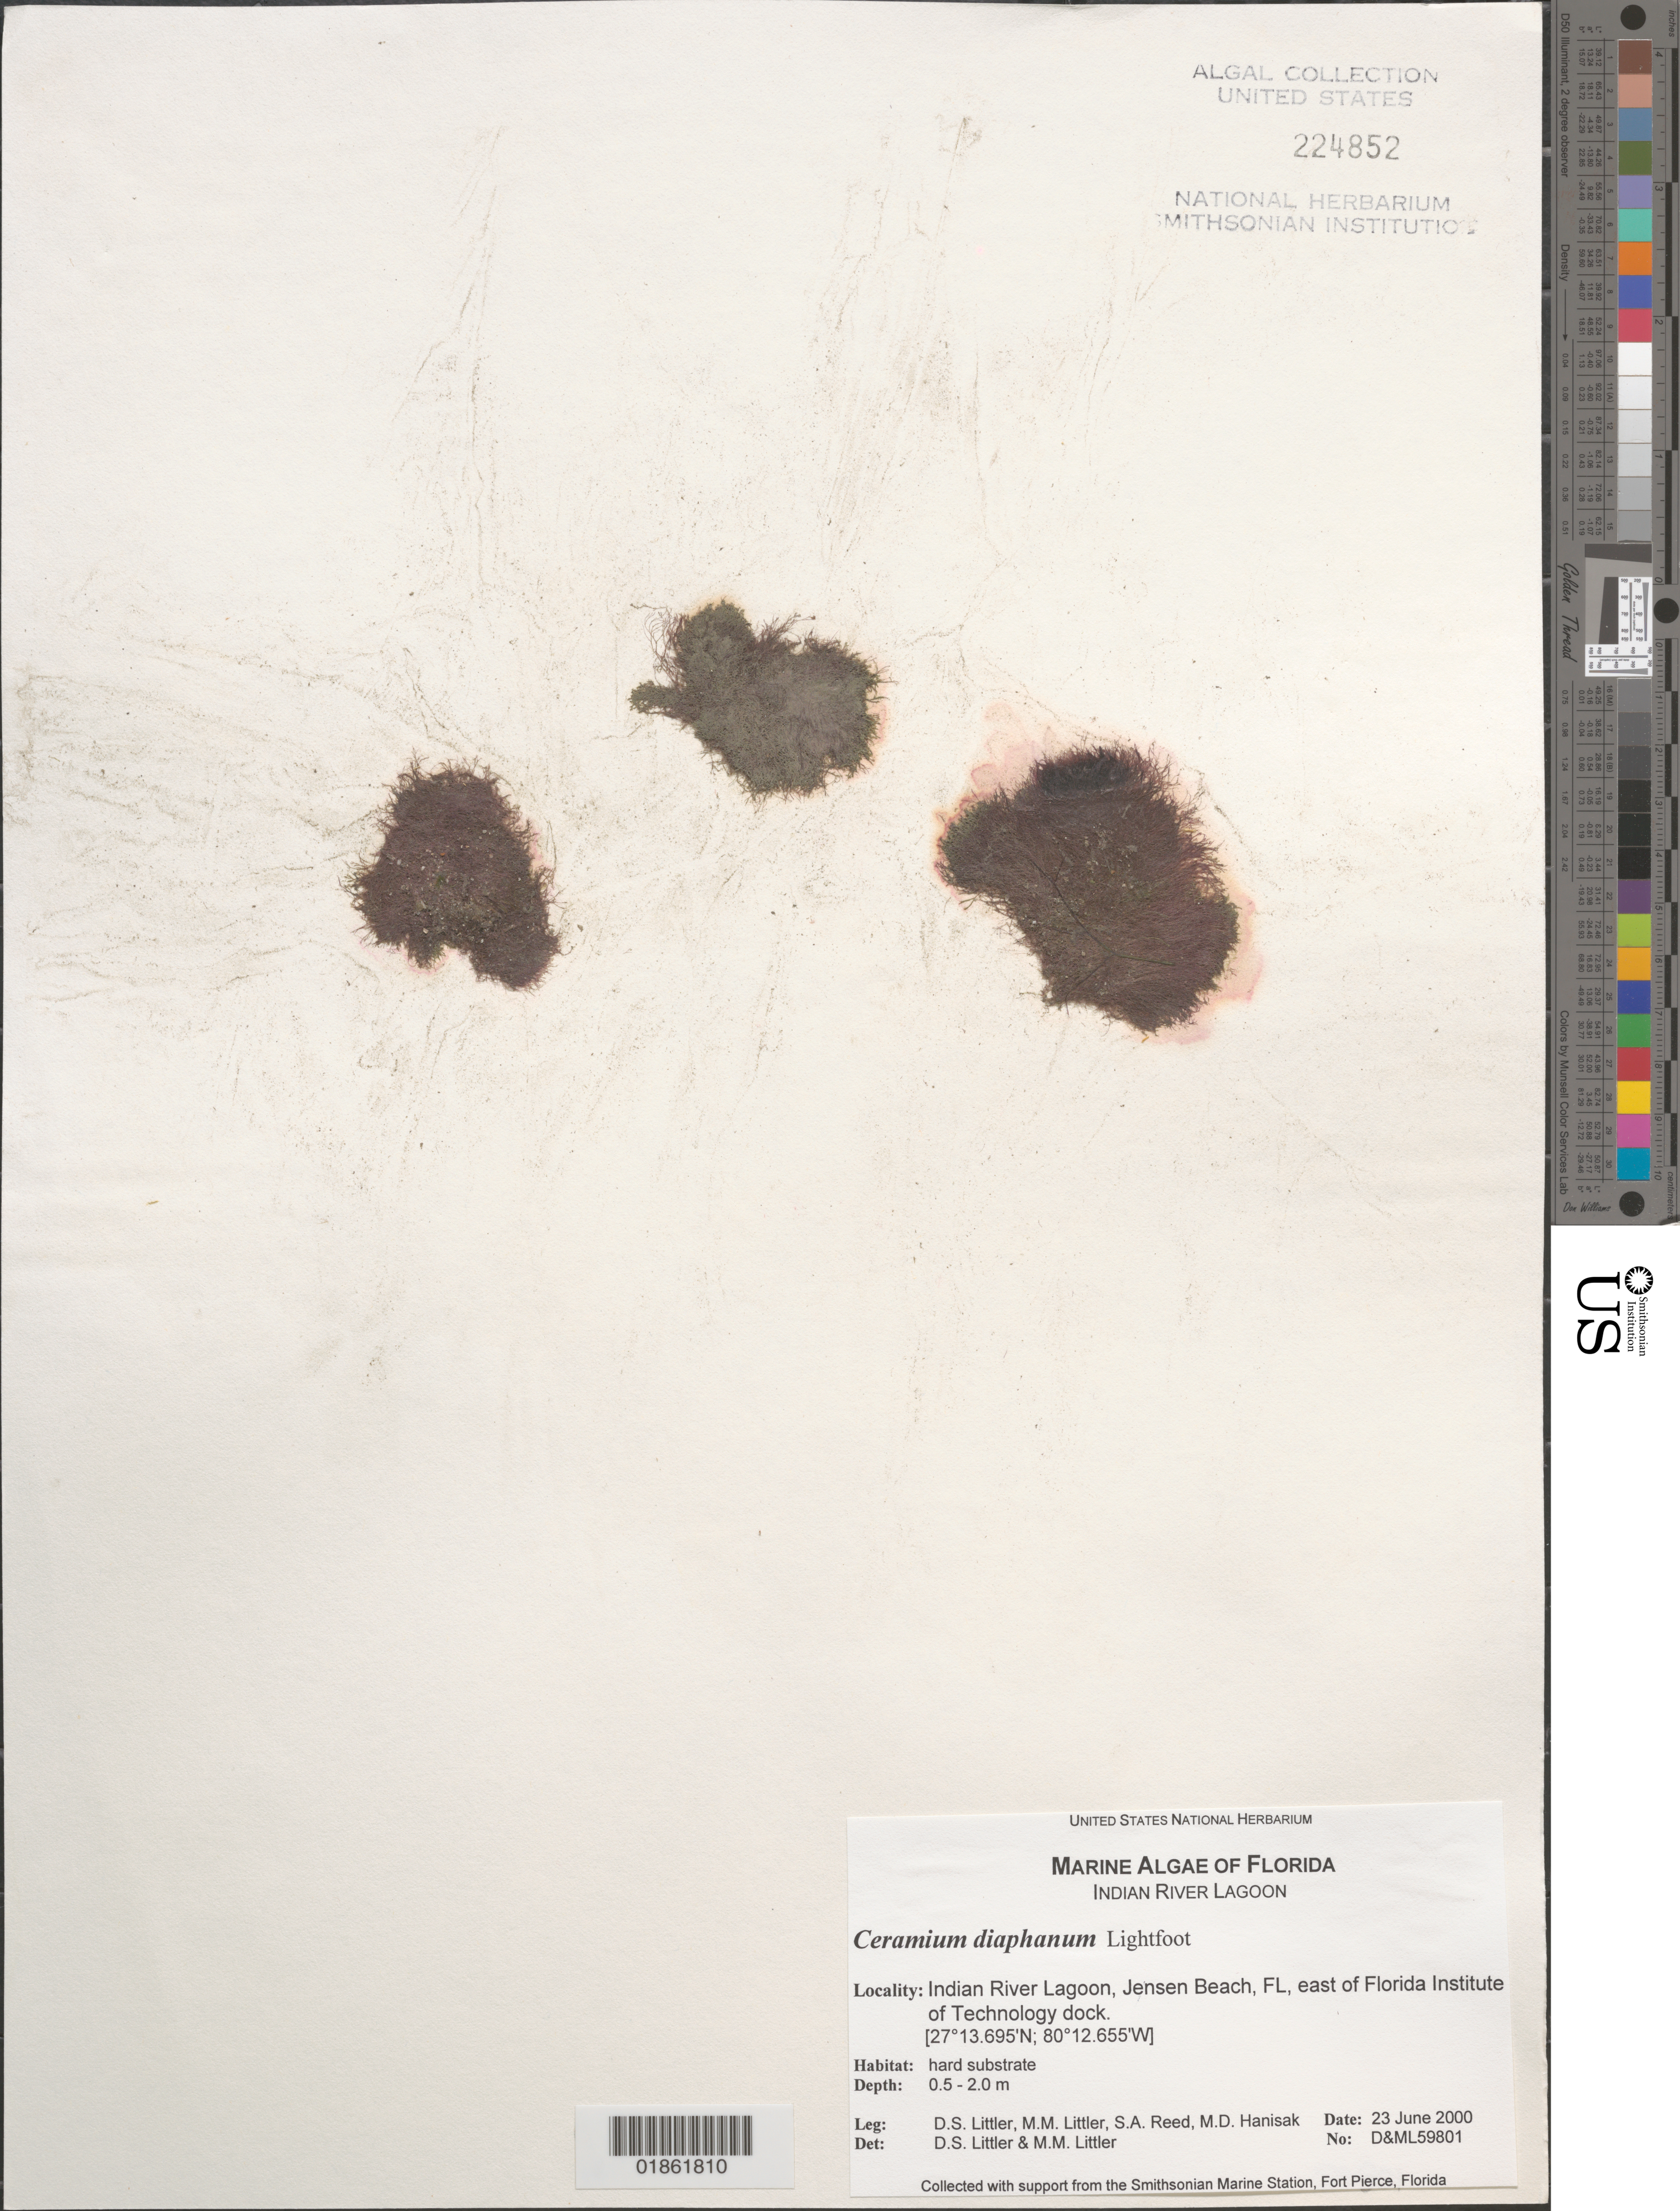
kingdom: Plantae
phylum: Rhodophyta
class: Florideophyceae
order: Ceramiales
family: Ceramiaceae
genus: Ceramium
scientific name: Ceramium diaphanum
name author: (Lightf.) Roth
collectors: D. S. Littler & M. M. Littler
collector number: D&ML 59801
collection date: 2000-06-23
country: United States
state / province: Florida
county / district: Saint Lucie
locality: Jensen Beach. S of city. Florida Institute of Technology, dock remains. Indian River Lagoon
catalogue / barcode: US 224852